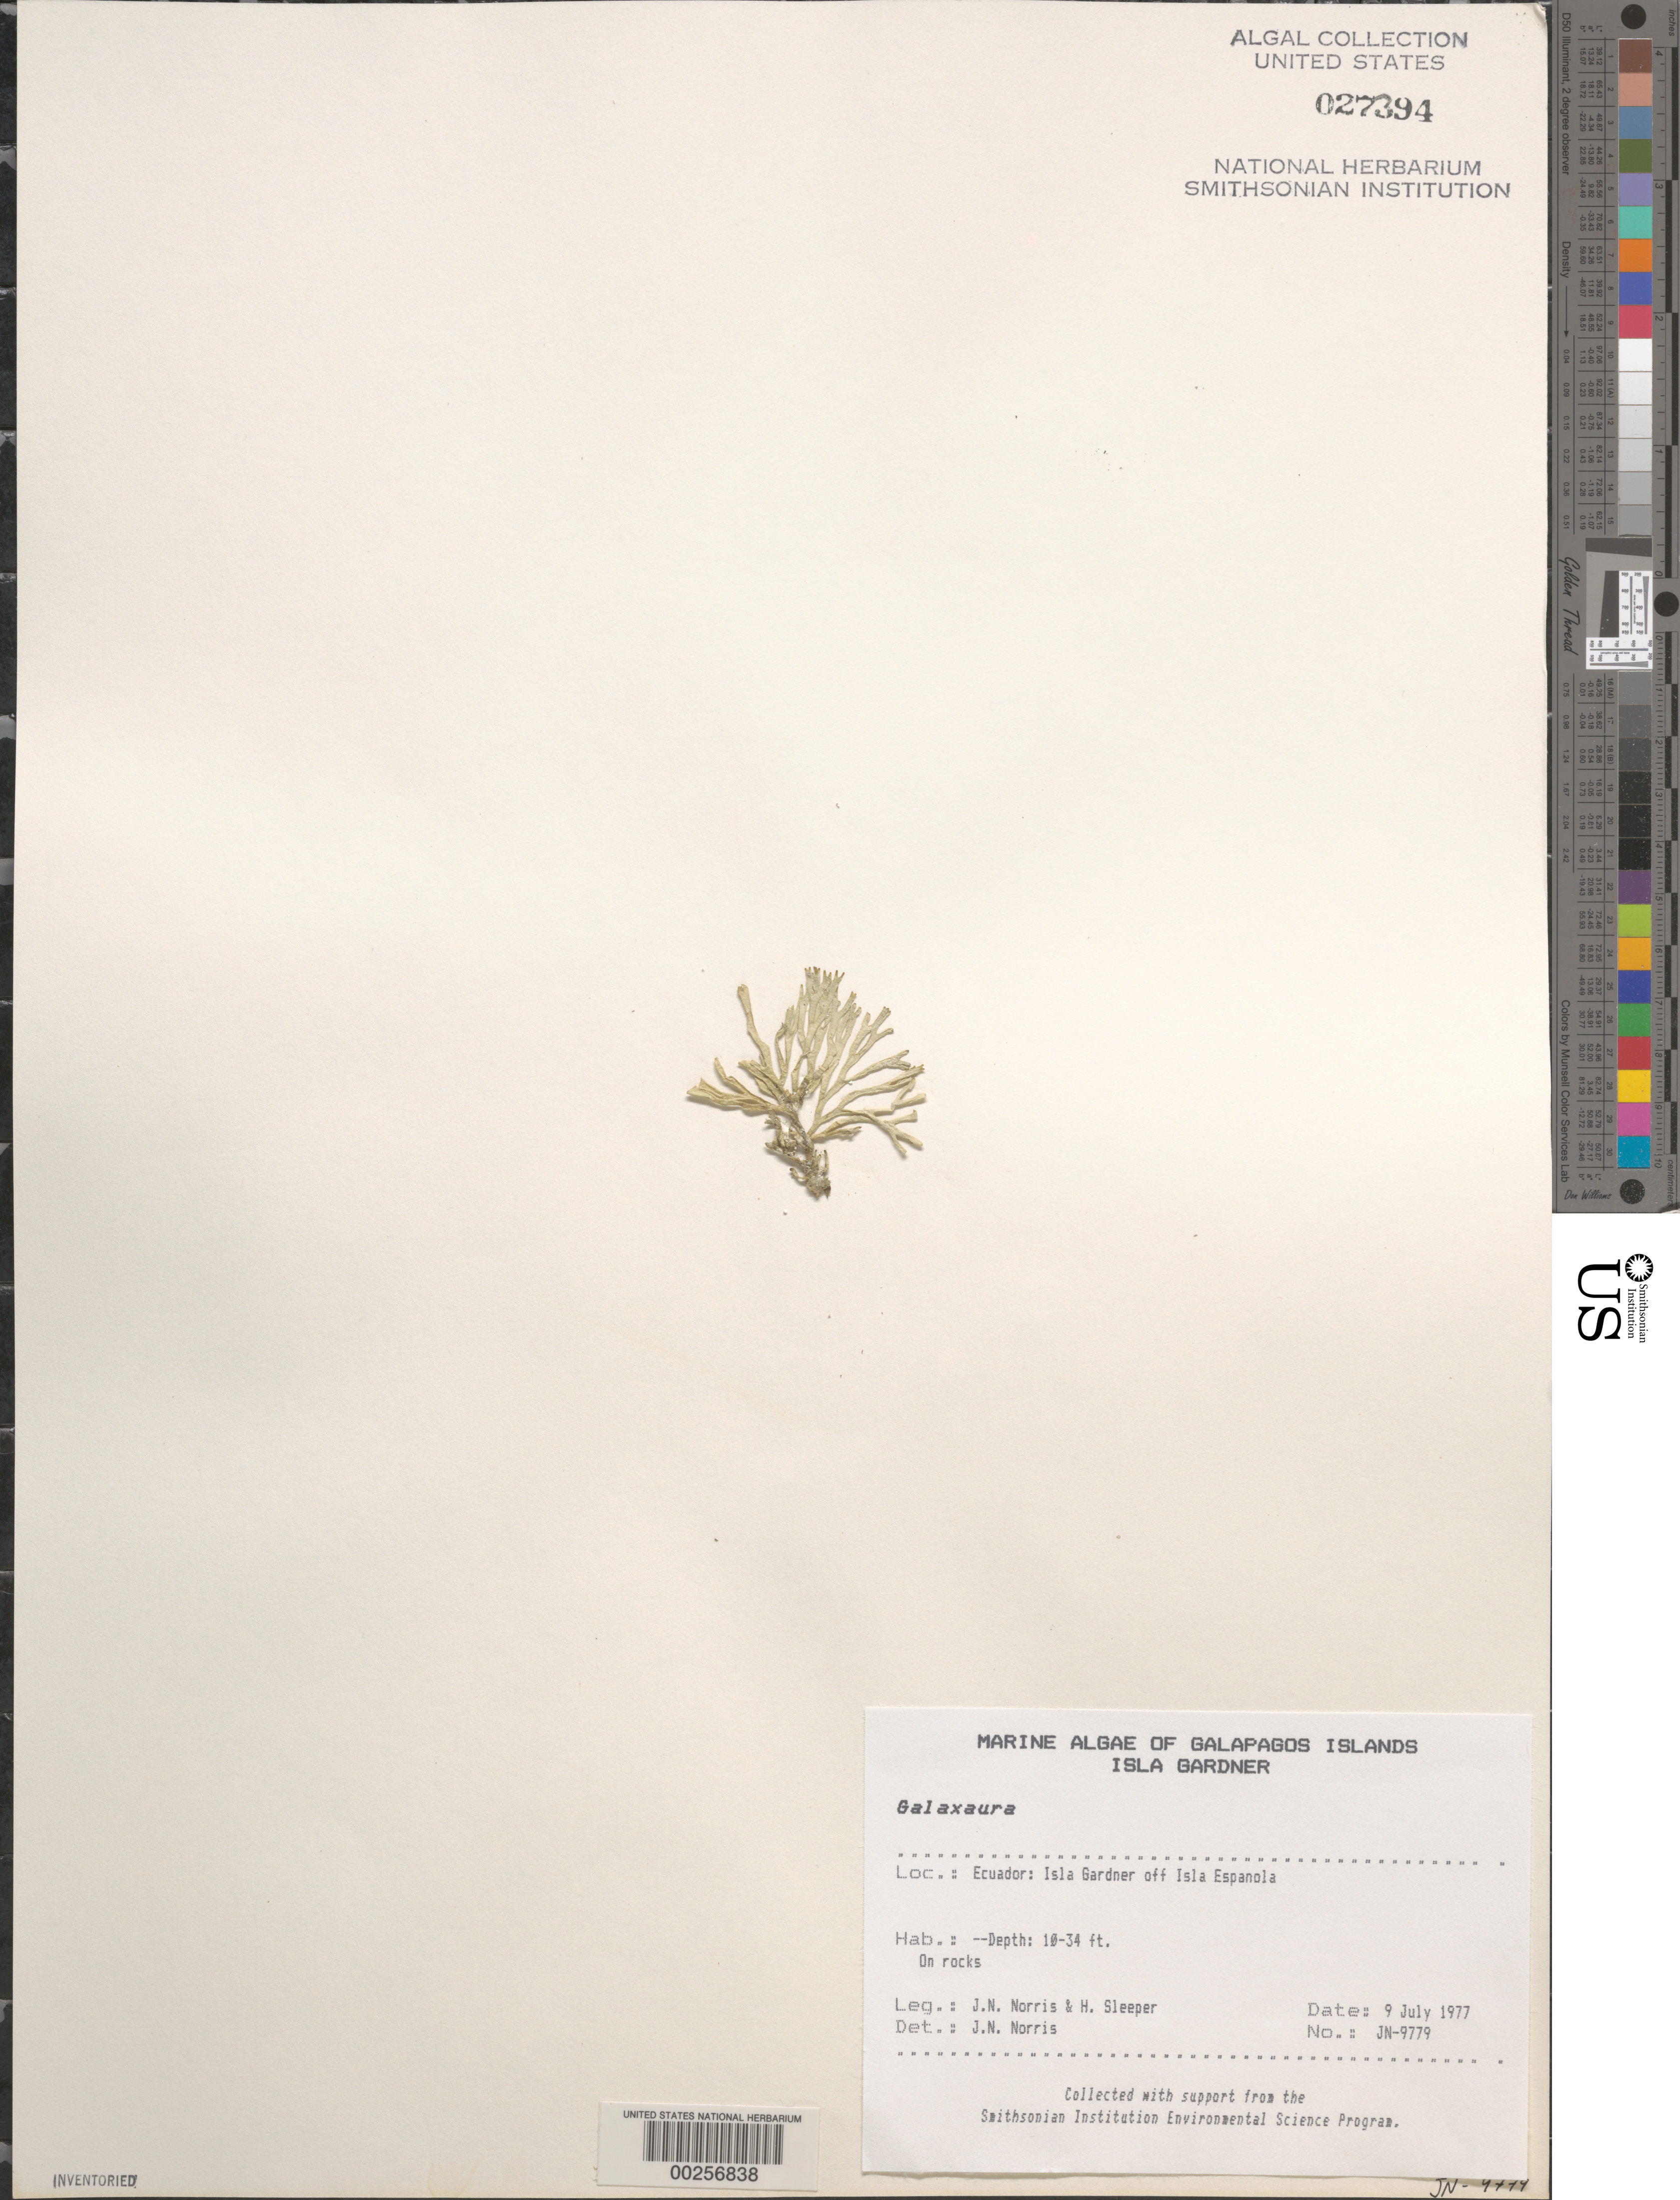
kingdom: Plantae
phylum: Rhodophyta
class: Florideophyceae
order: Nemaliales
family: Galaxauraceae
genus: Galaxaura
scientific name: Galaxaura sp.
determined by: Norris, James N.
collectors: J. N. Norris & H. Sleeper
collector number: JN-9779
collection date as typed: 09 Jul 1977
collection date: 1977-07-09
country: Ecuador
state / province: Colón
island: Gardner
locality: Off Isla Española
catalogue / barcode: US 27394